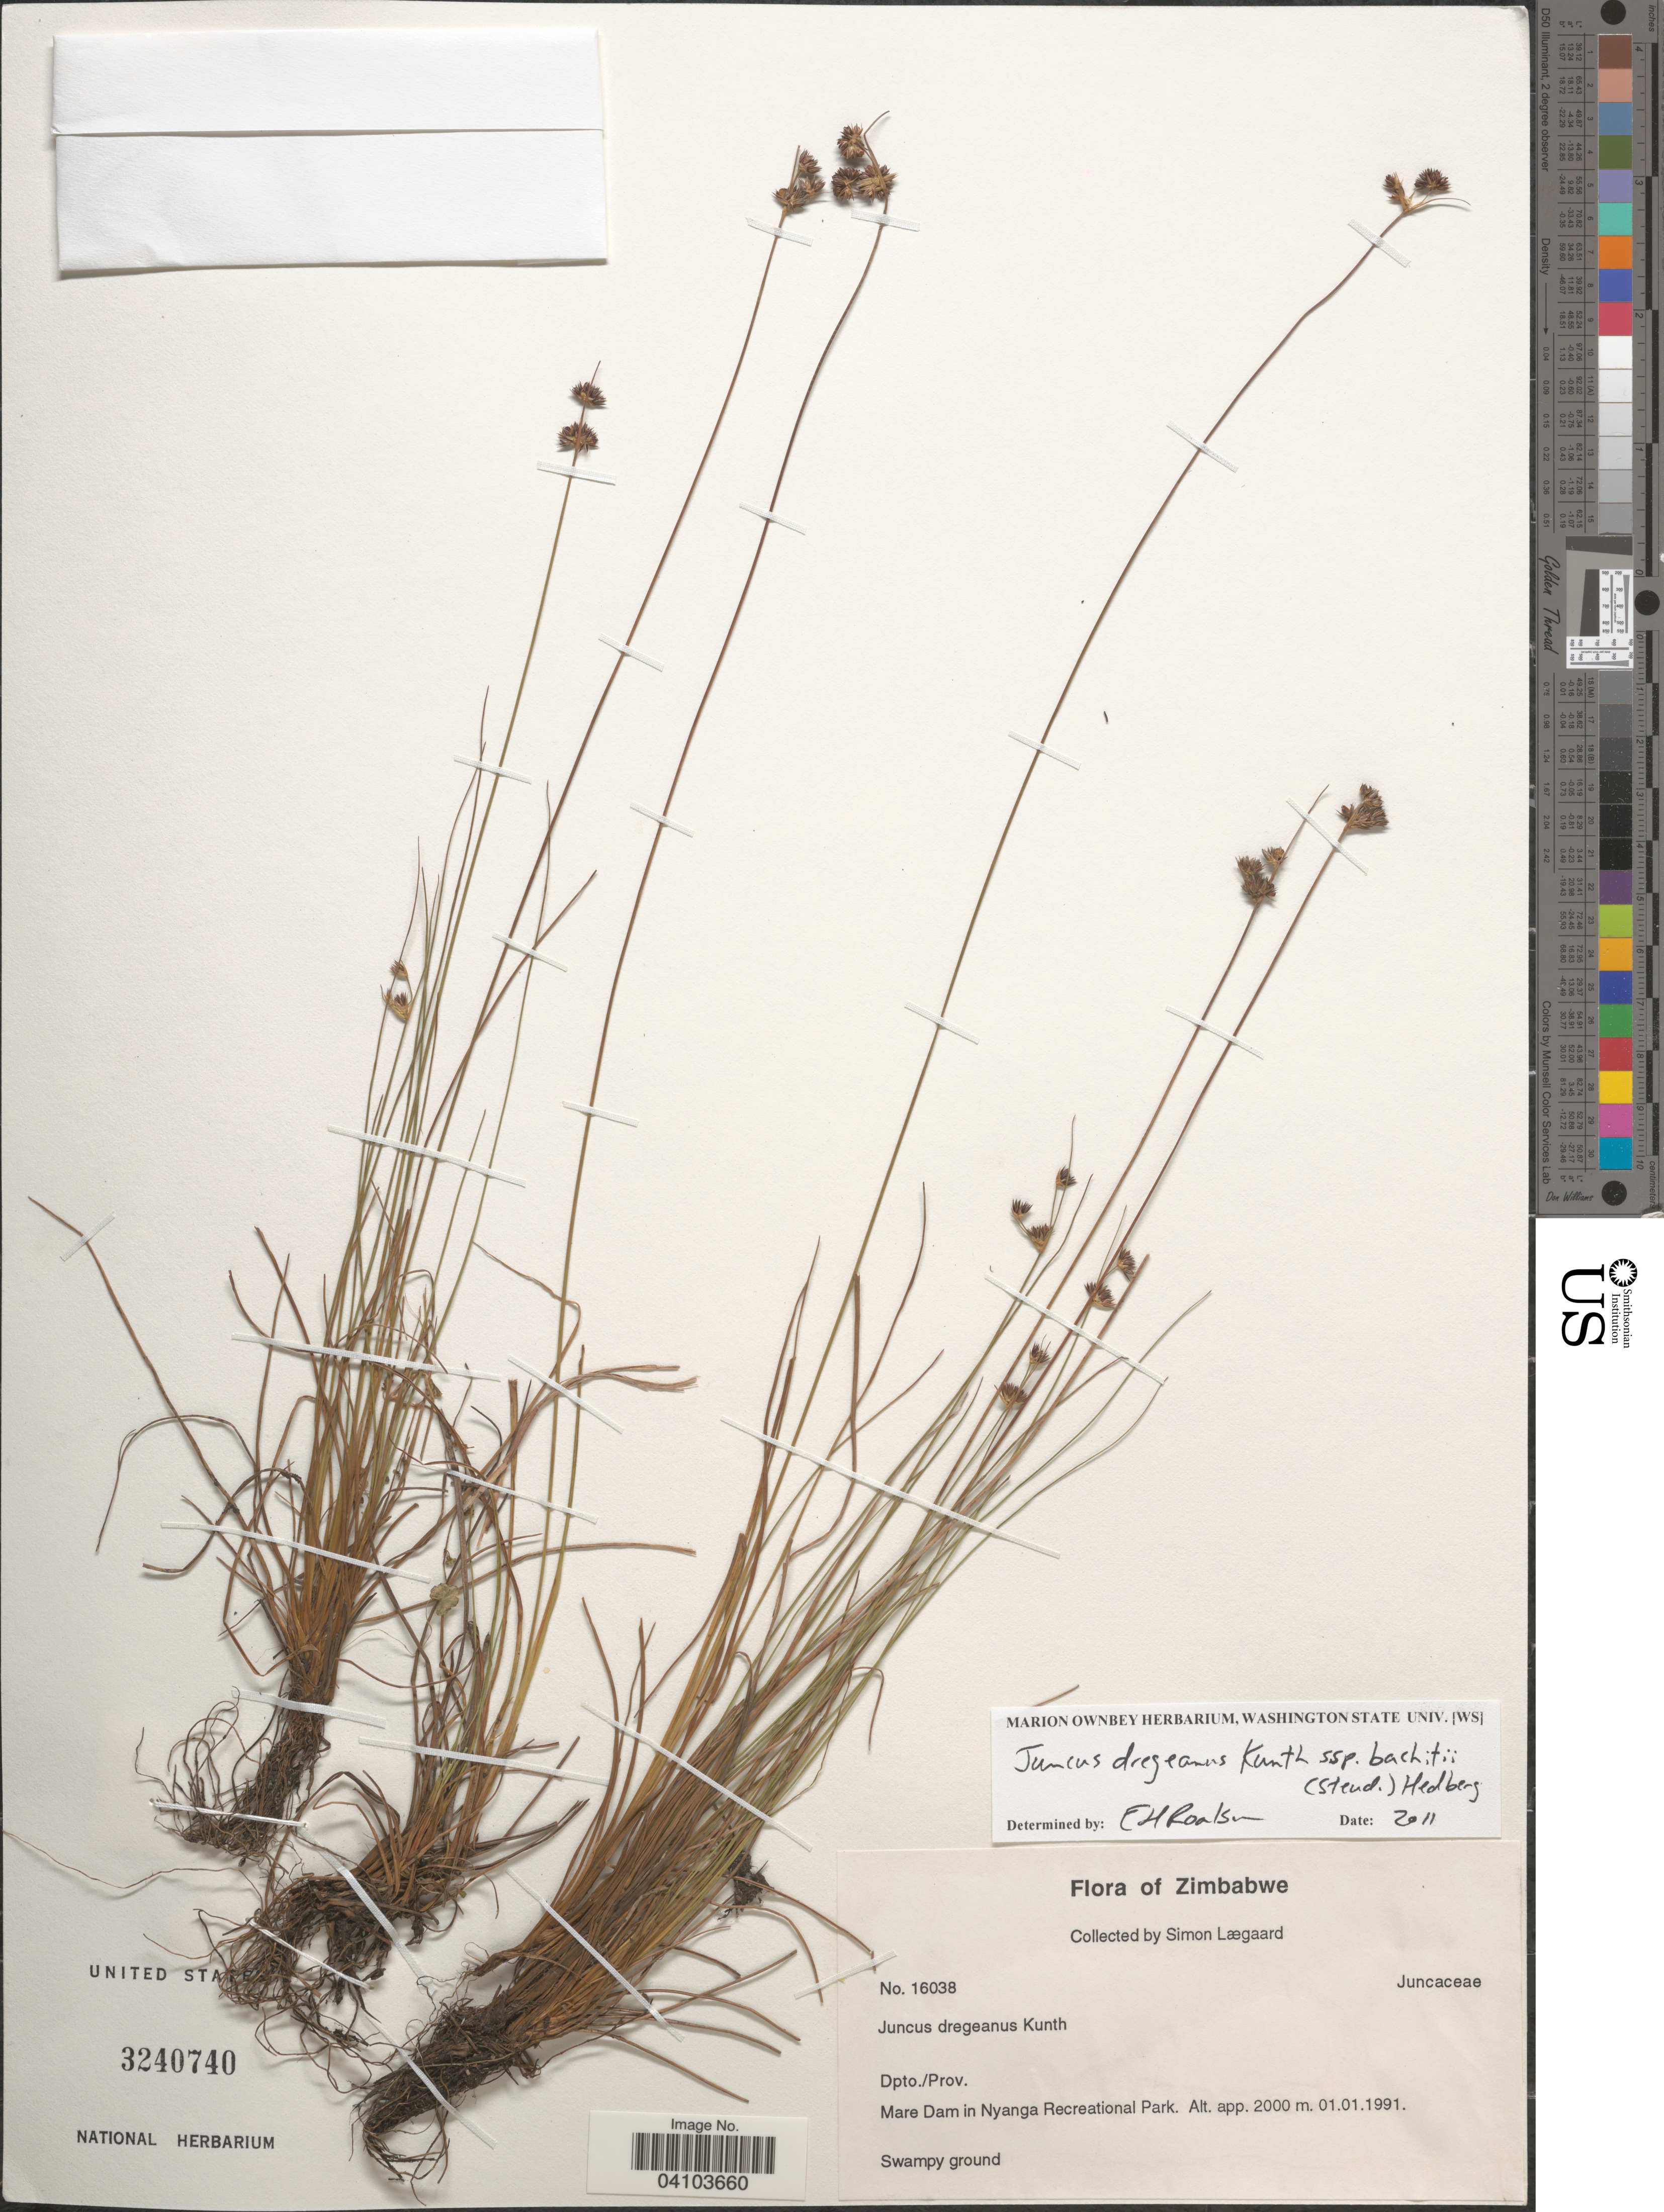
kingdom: Plantae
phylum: Tracheophyta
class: Liliopsida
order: Poales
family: Juncaceae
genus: Juncus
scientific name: Juncus dregeanus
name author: Hochst.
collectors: S. Lægaard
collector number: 16038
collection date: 1991-01-01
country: Zimbabwe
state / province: Manicaland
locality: Mare Dam in Nyanga Recreational Park.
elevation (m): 2000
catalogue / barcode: US 3240740